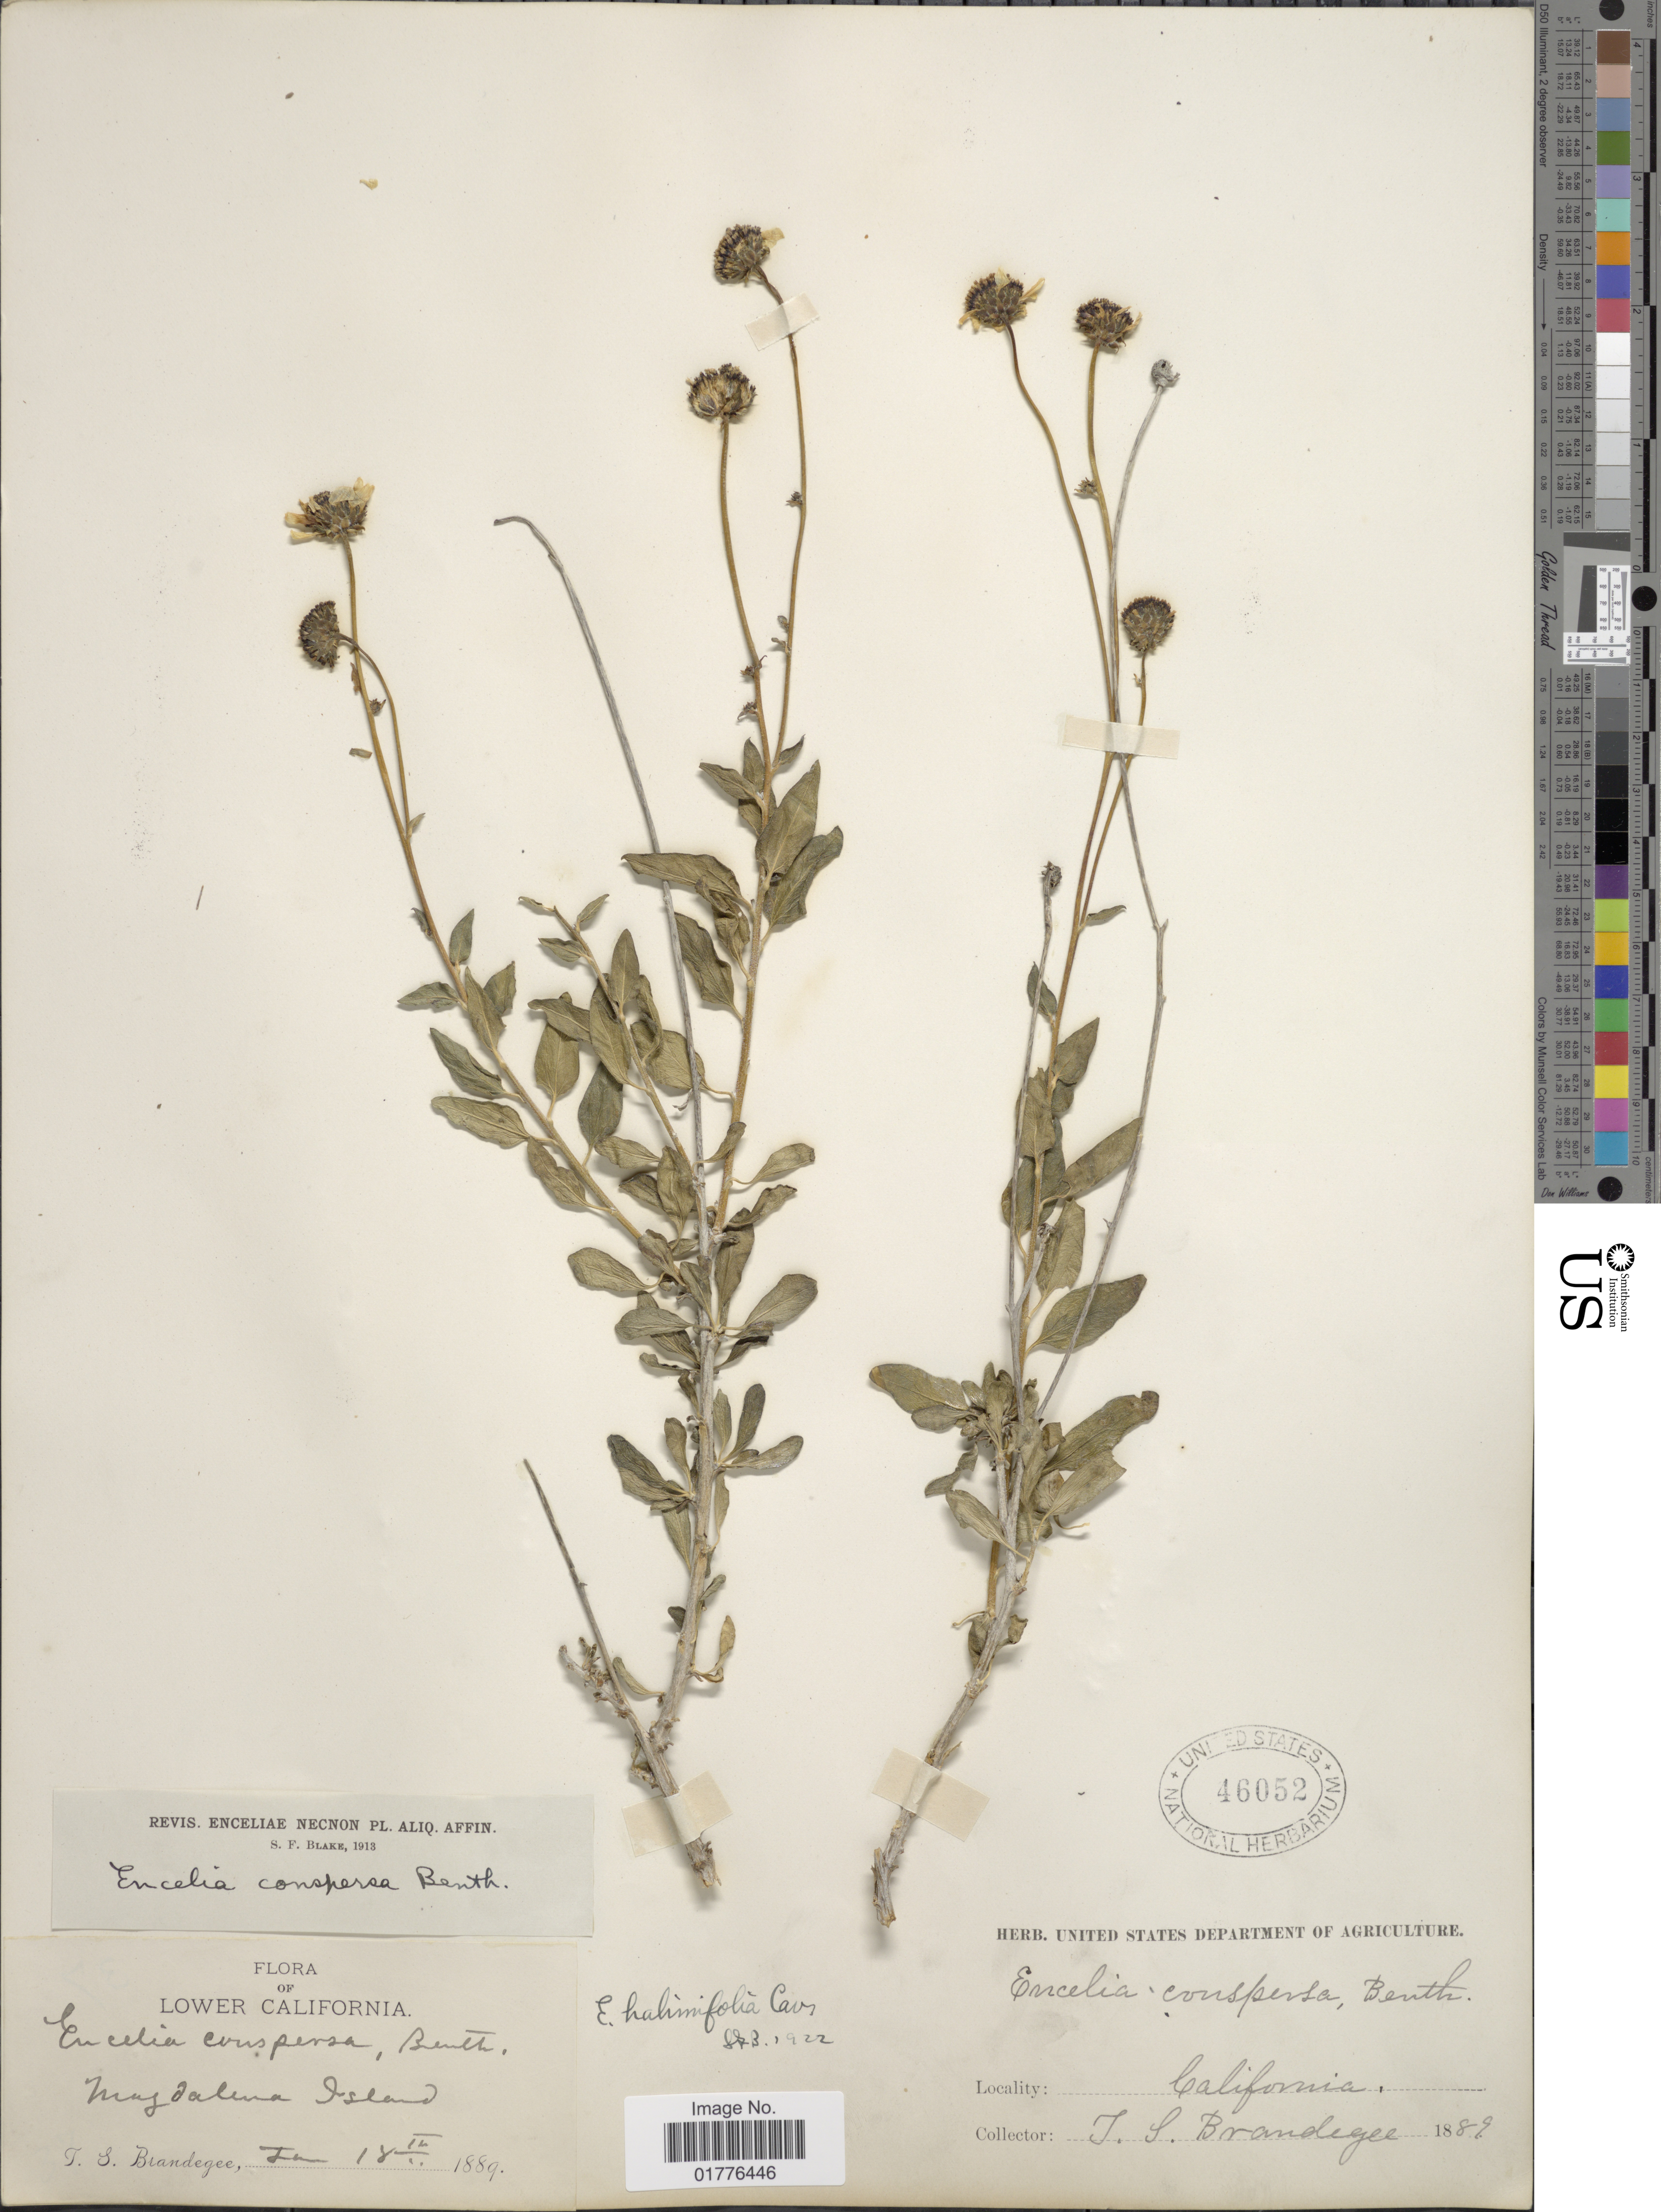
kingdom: Plantae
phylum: Tracheophyta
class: Magnoliopsida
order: Asterales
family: Asteraceae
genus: Encelia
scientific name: Encelia halimifolia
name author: Cav.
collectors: T. S. Brandegee (herbarium)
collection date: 1889-04-15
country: Mexico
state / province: Baja California Sur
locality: Lower California. Magdalena Island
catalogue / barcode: US 46052